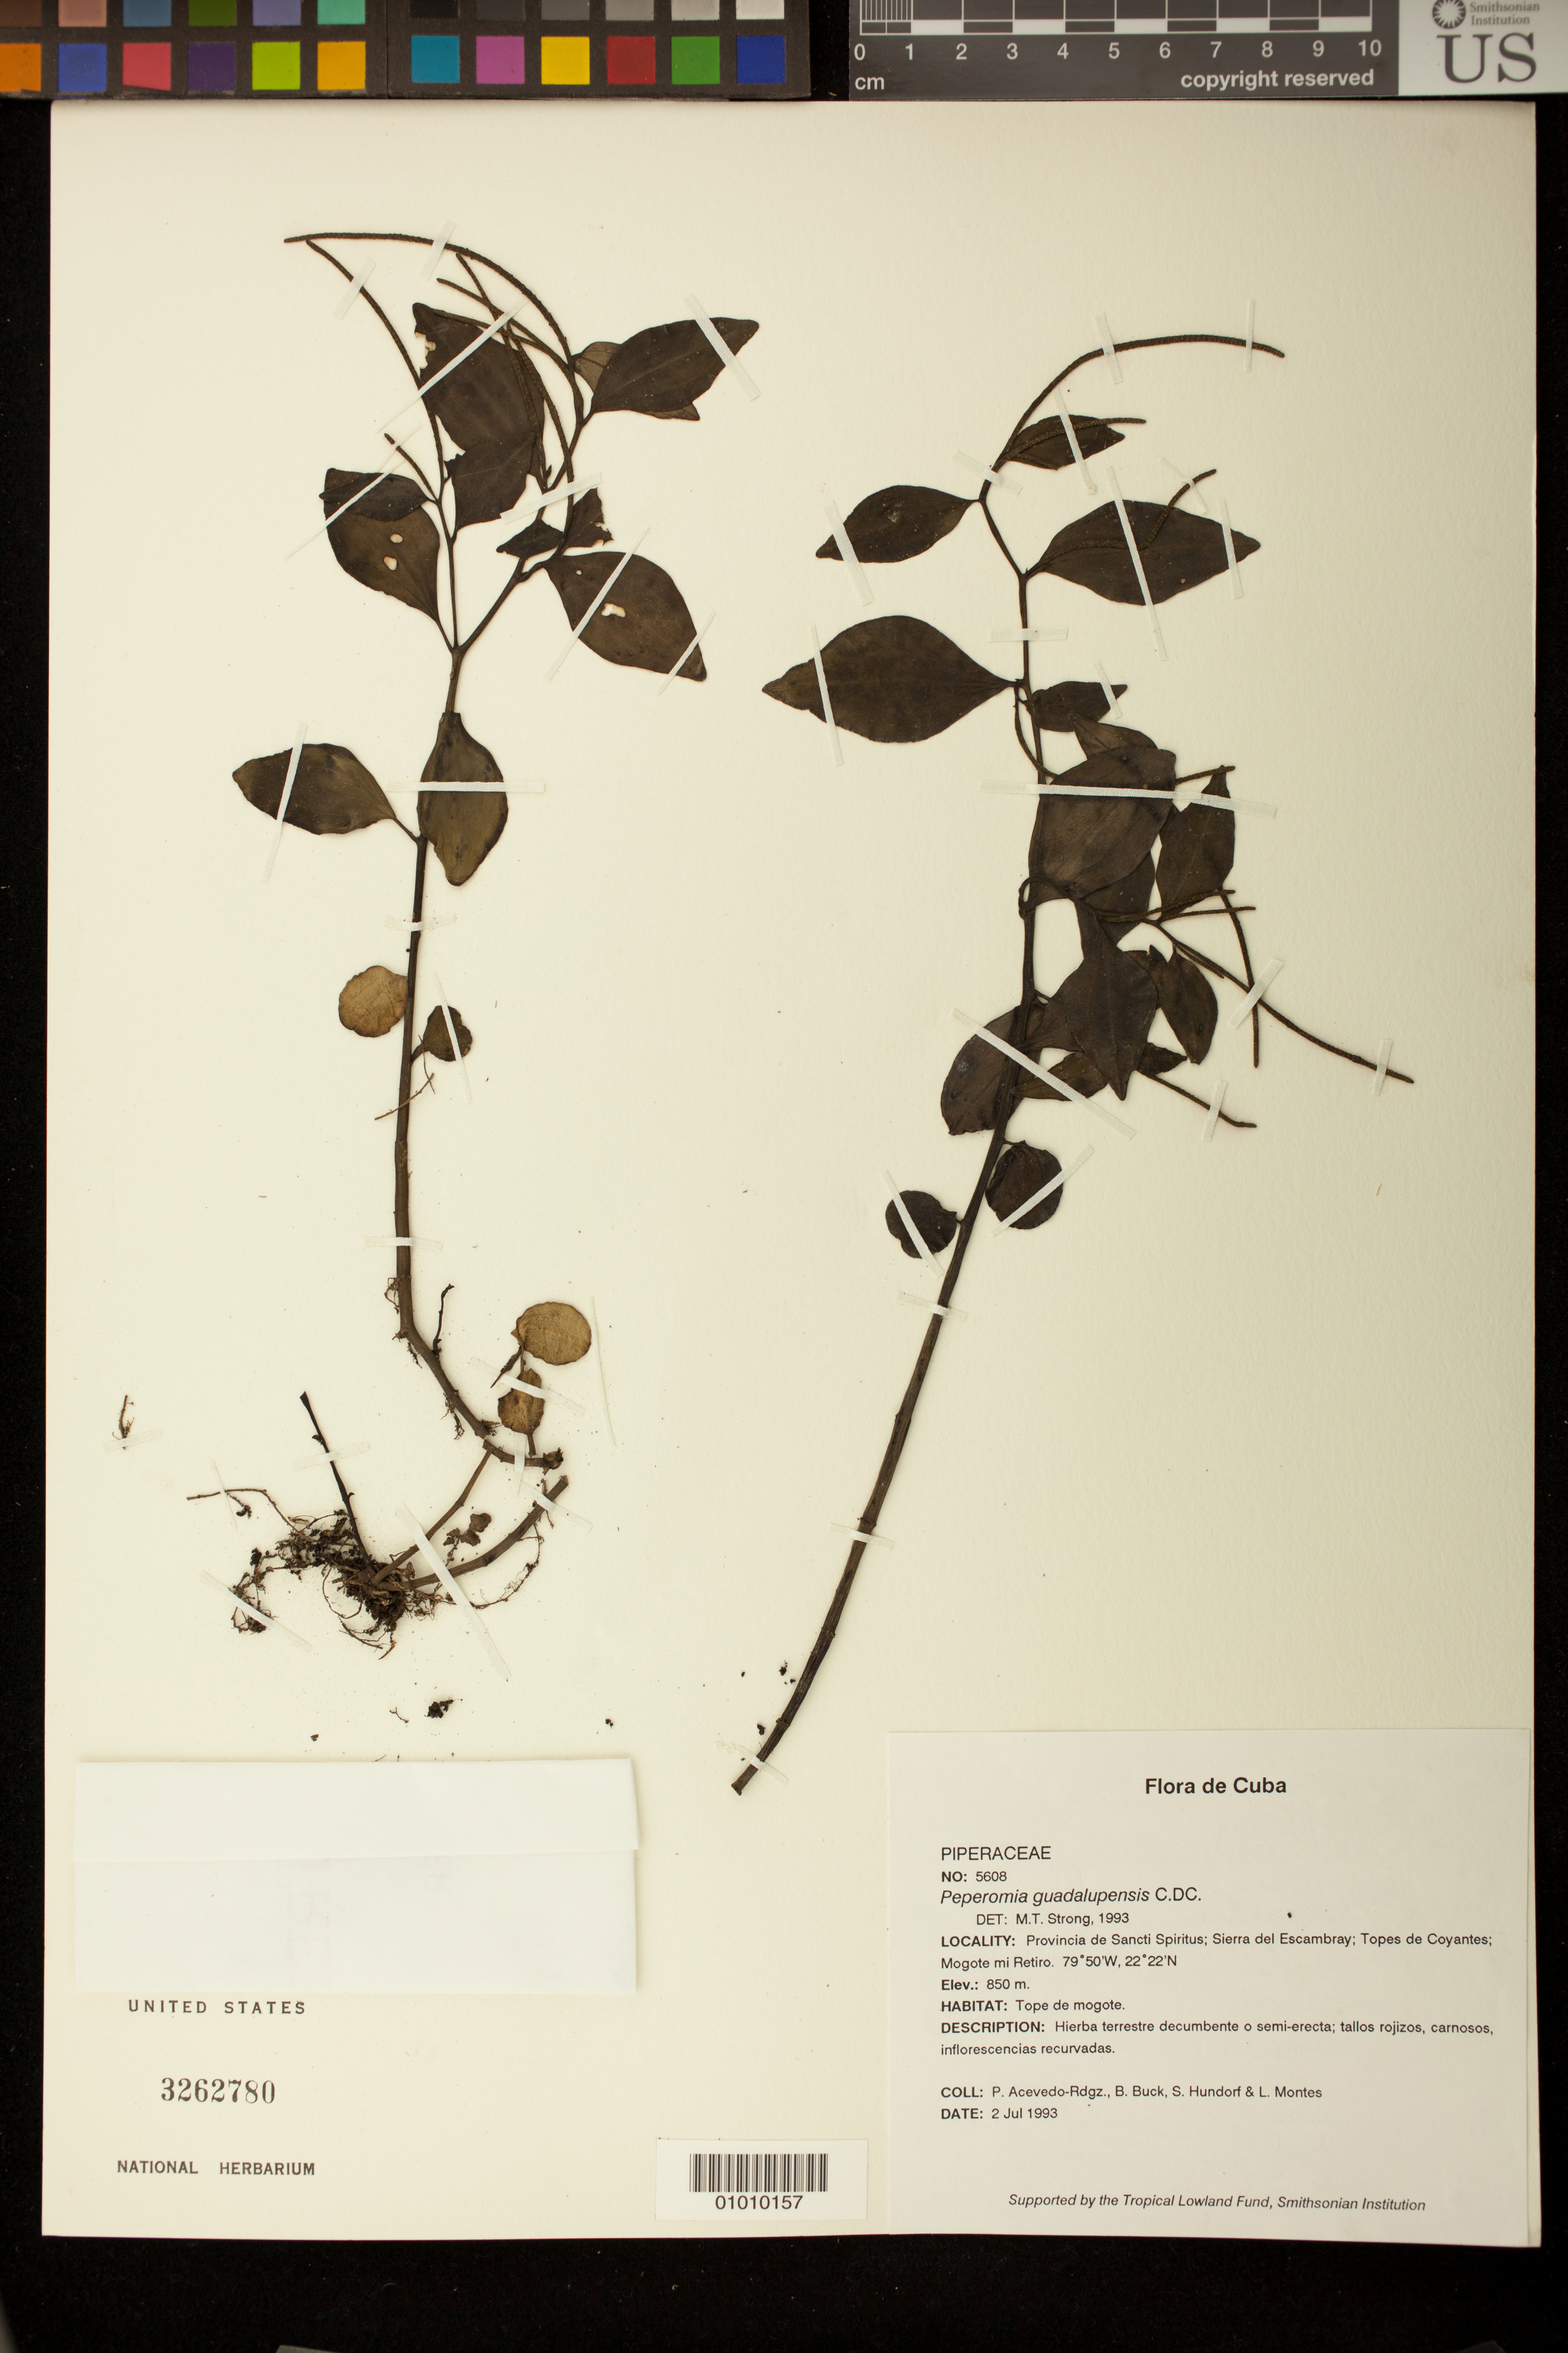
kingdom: Plantae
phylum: Tracheophyta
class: Magnoliopsida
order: Piperales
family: Piperaceae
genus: Peperomia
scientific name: Peperomia guadaloupensis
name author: C. DC.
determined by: Strong, M. T., (US), Smithsonian Institution - National Museum of Natural History (UNITED STATES)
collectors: P. Acevedo-Rodr., B. Buck, L. Montes & S. Hundorf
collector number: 5608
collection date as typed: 02 Jul 1993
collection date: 1993-07-02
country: Cuba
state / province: Sancti Spiritus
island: Cuba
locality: Sierra del Escambray; Topes de Coyantes; Mogote mi Retiro Tope de mogote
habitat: Tope de mogote.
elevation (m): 850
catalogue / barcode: US 3262780